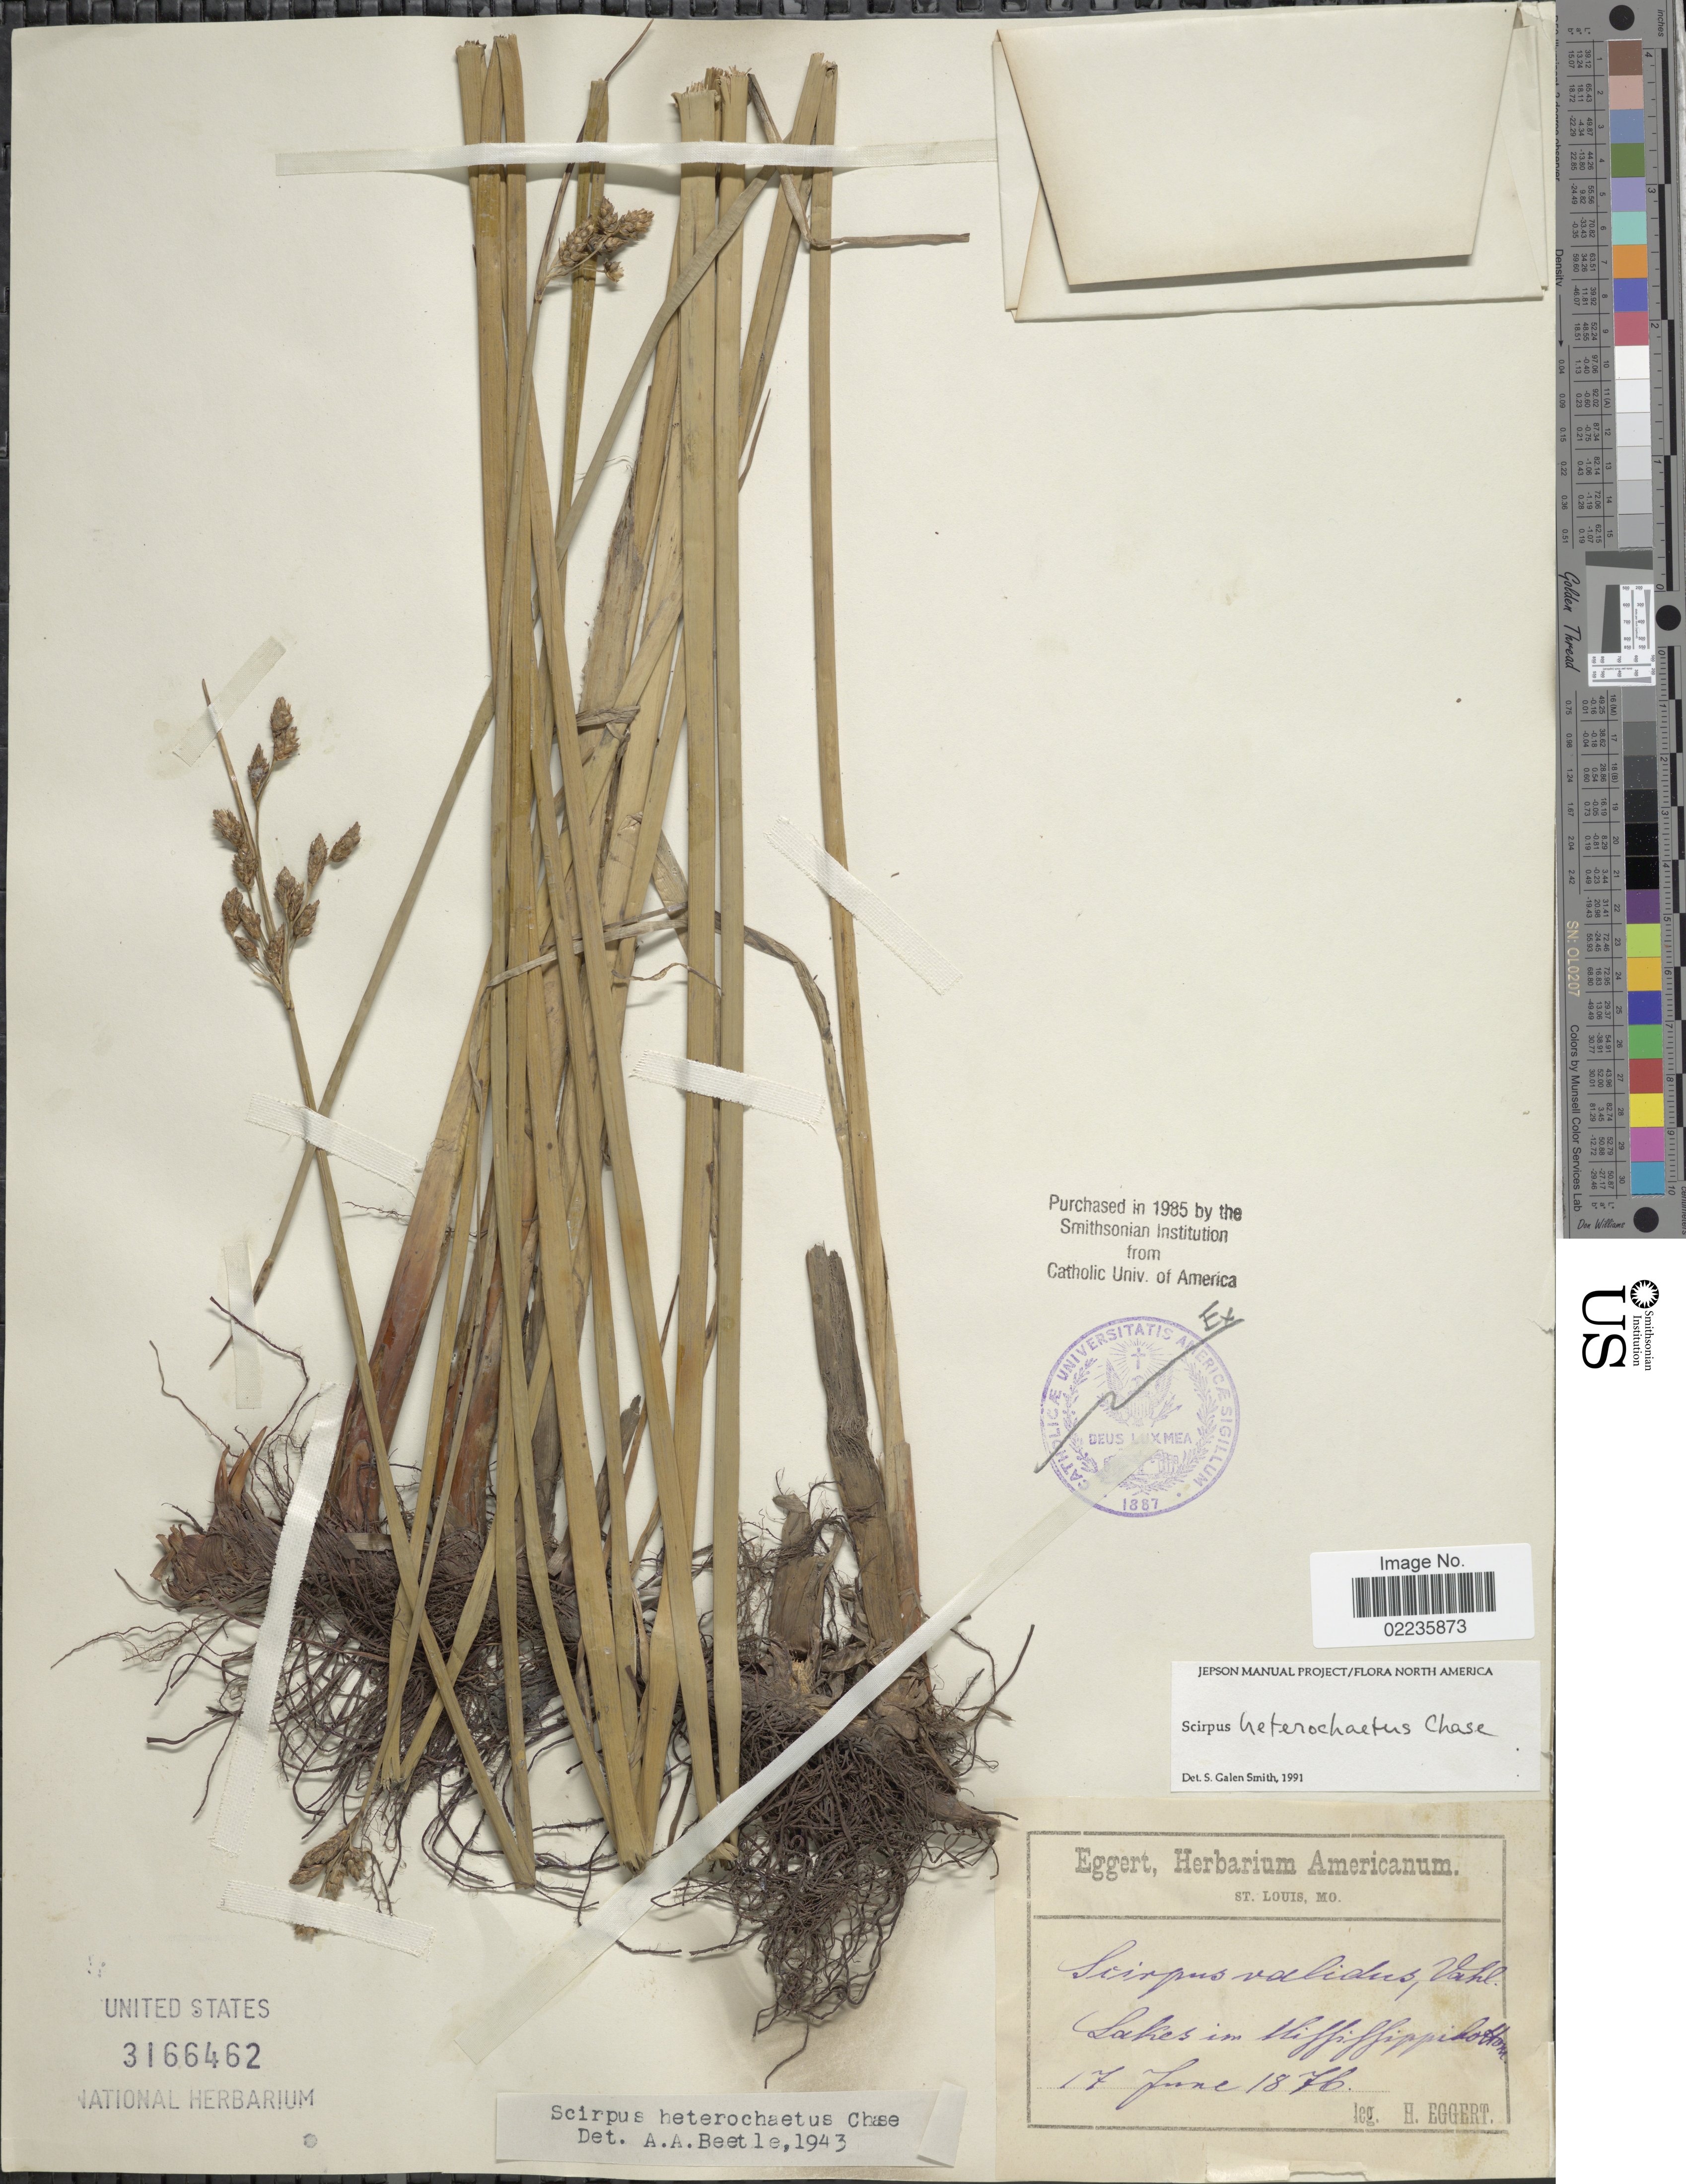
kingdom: Plantae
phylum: Tracheophyta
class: Liliopsida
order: Poales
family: Cyperaceae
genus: Schoenoplectus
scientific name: Schoenoplectus heterochaetus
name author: (Chase) Soják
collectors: H. Eggert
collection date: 1876-06-17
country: United States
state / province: Mississippi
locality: Lakes in Mississippi bottom.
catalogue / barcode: US 3166462